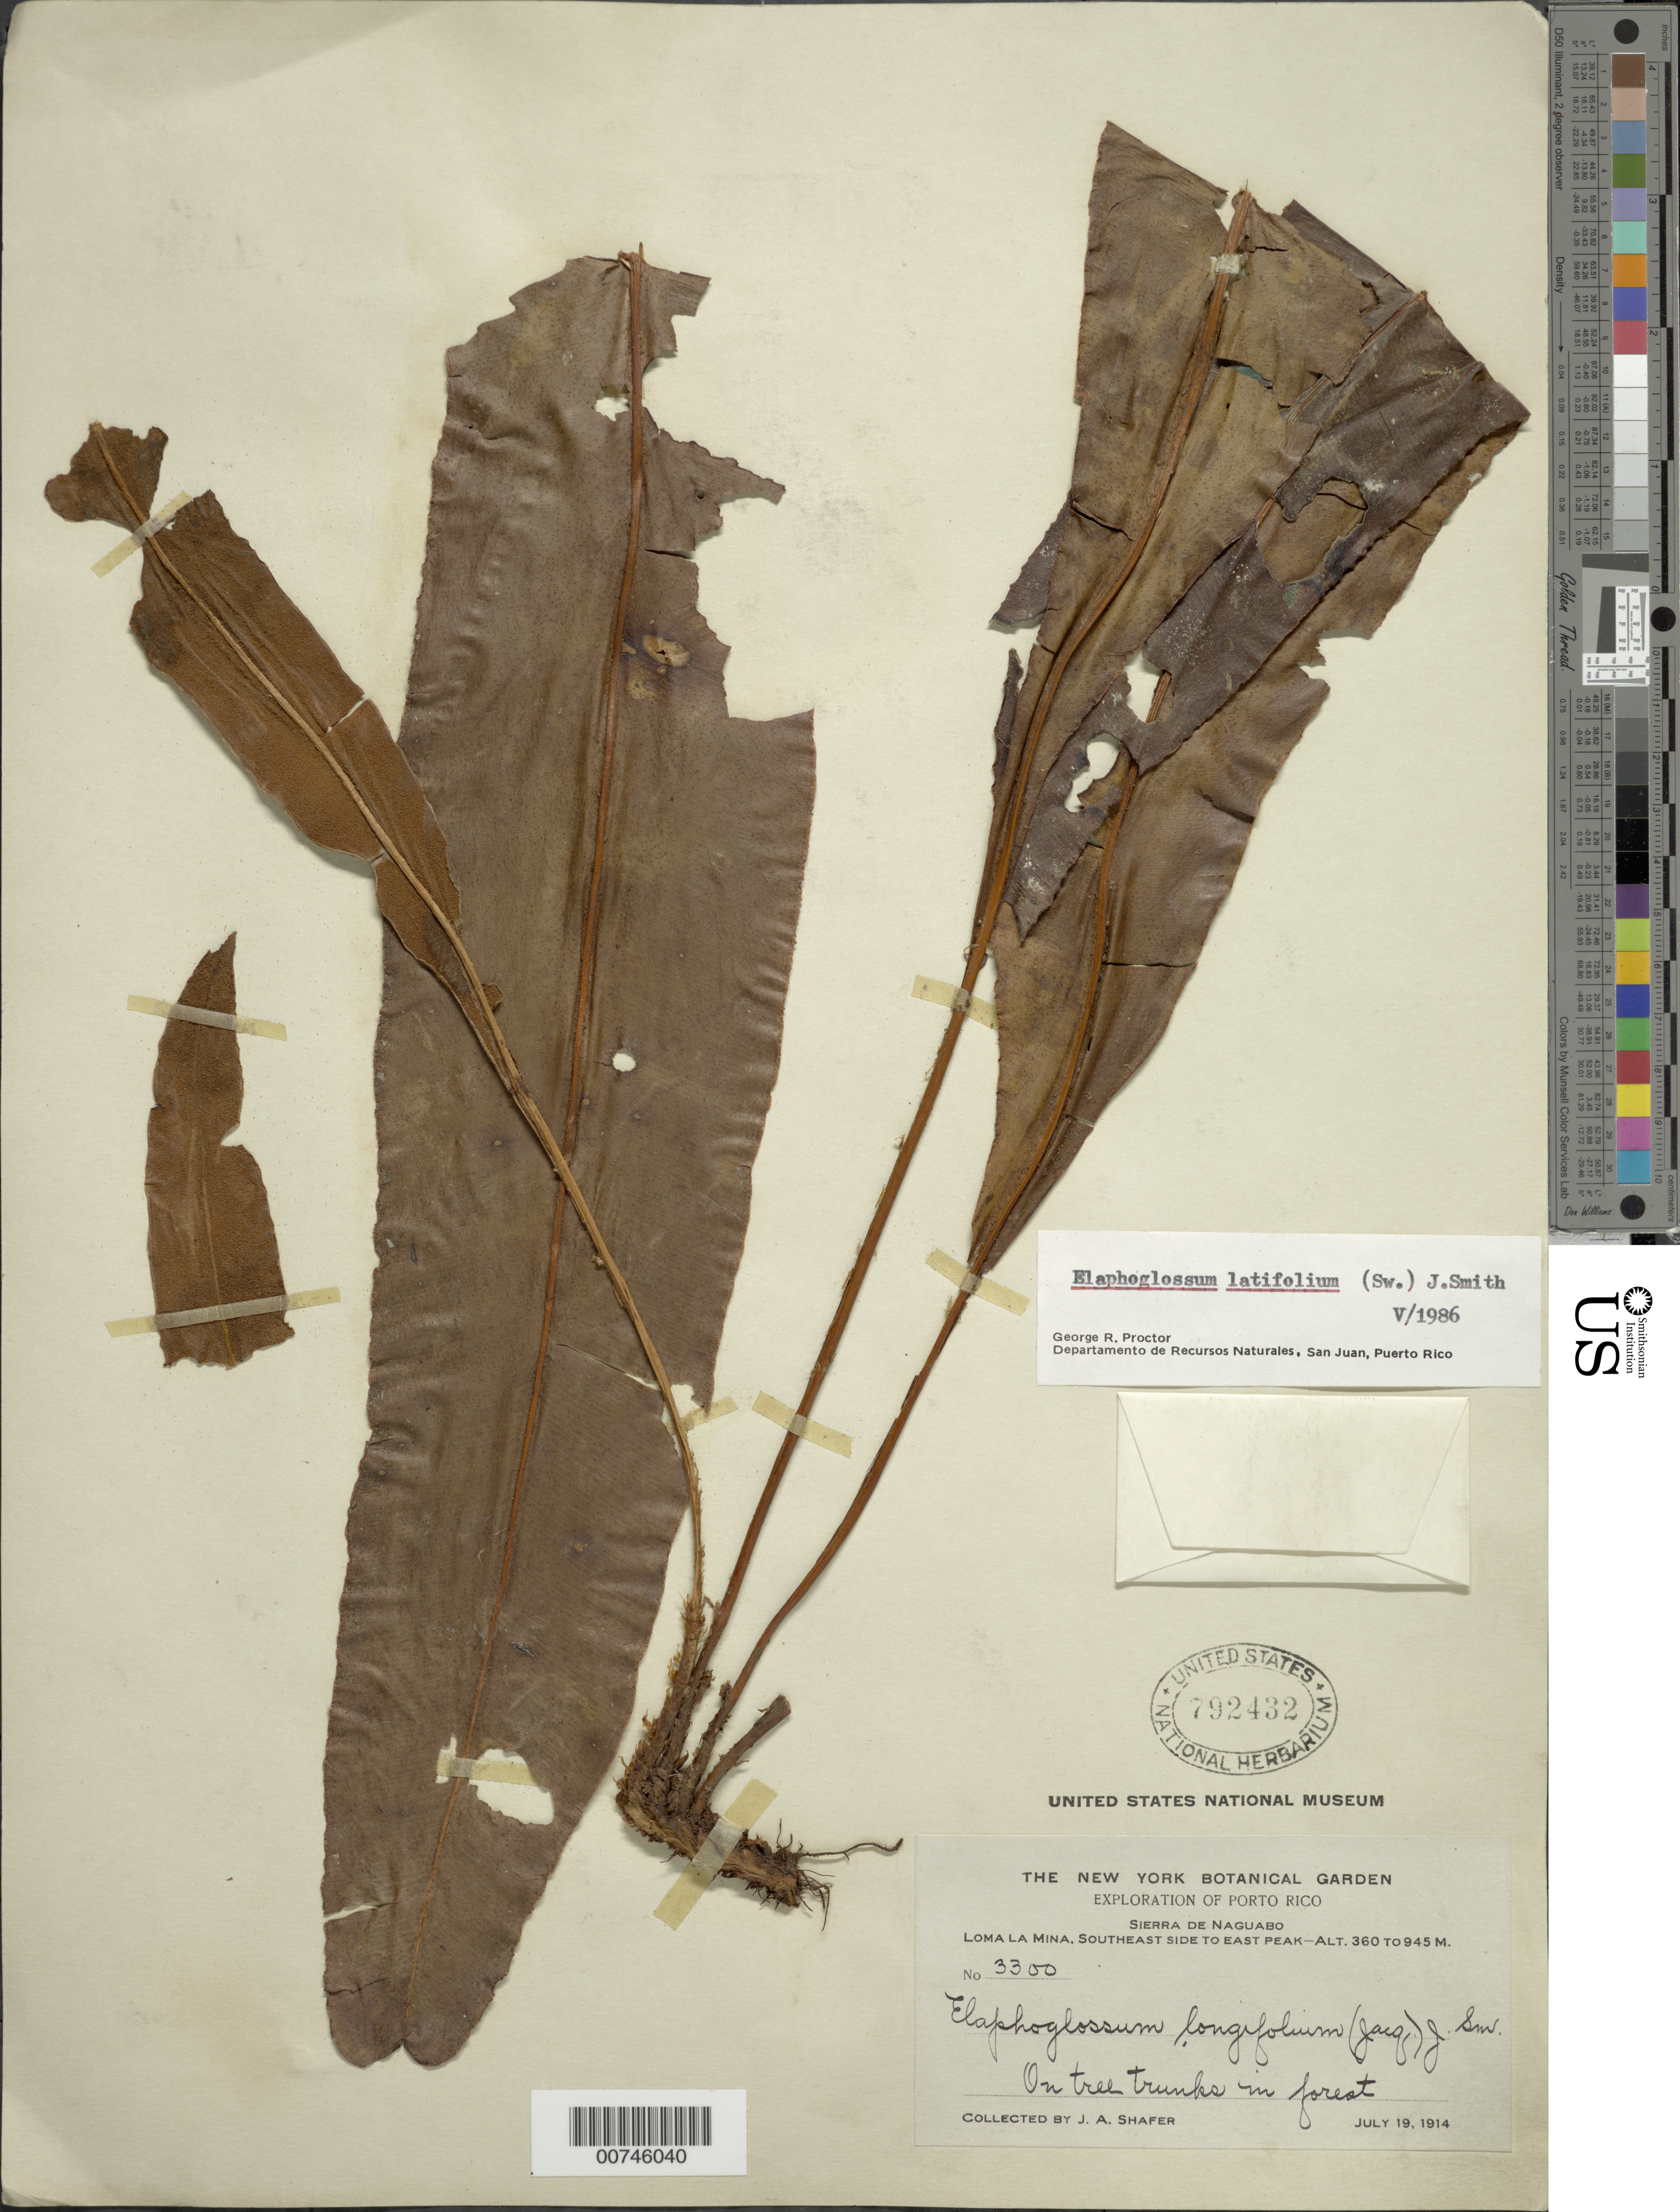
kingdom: Plantae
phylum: Tracheophyta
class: Polypodiopsida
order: Polypodiales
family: Dryopteridaceae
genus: Elaphoglossum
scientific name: Elaphoglossum latifolium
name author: (Sw.) J. Sm.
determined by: Proctor, G. R.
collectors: J. A. Shafer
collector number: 3300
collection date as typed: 19 Jul 1914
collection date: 1914-07-19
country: Puerto Rico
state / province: Naguabo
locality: Sierra de Naguabo, Loma La Mina, southeast side to east peak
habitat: On tree trunk in forest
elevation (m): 360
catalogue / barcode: US 792432